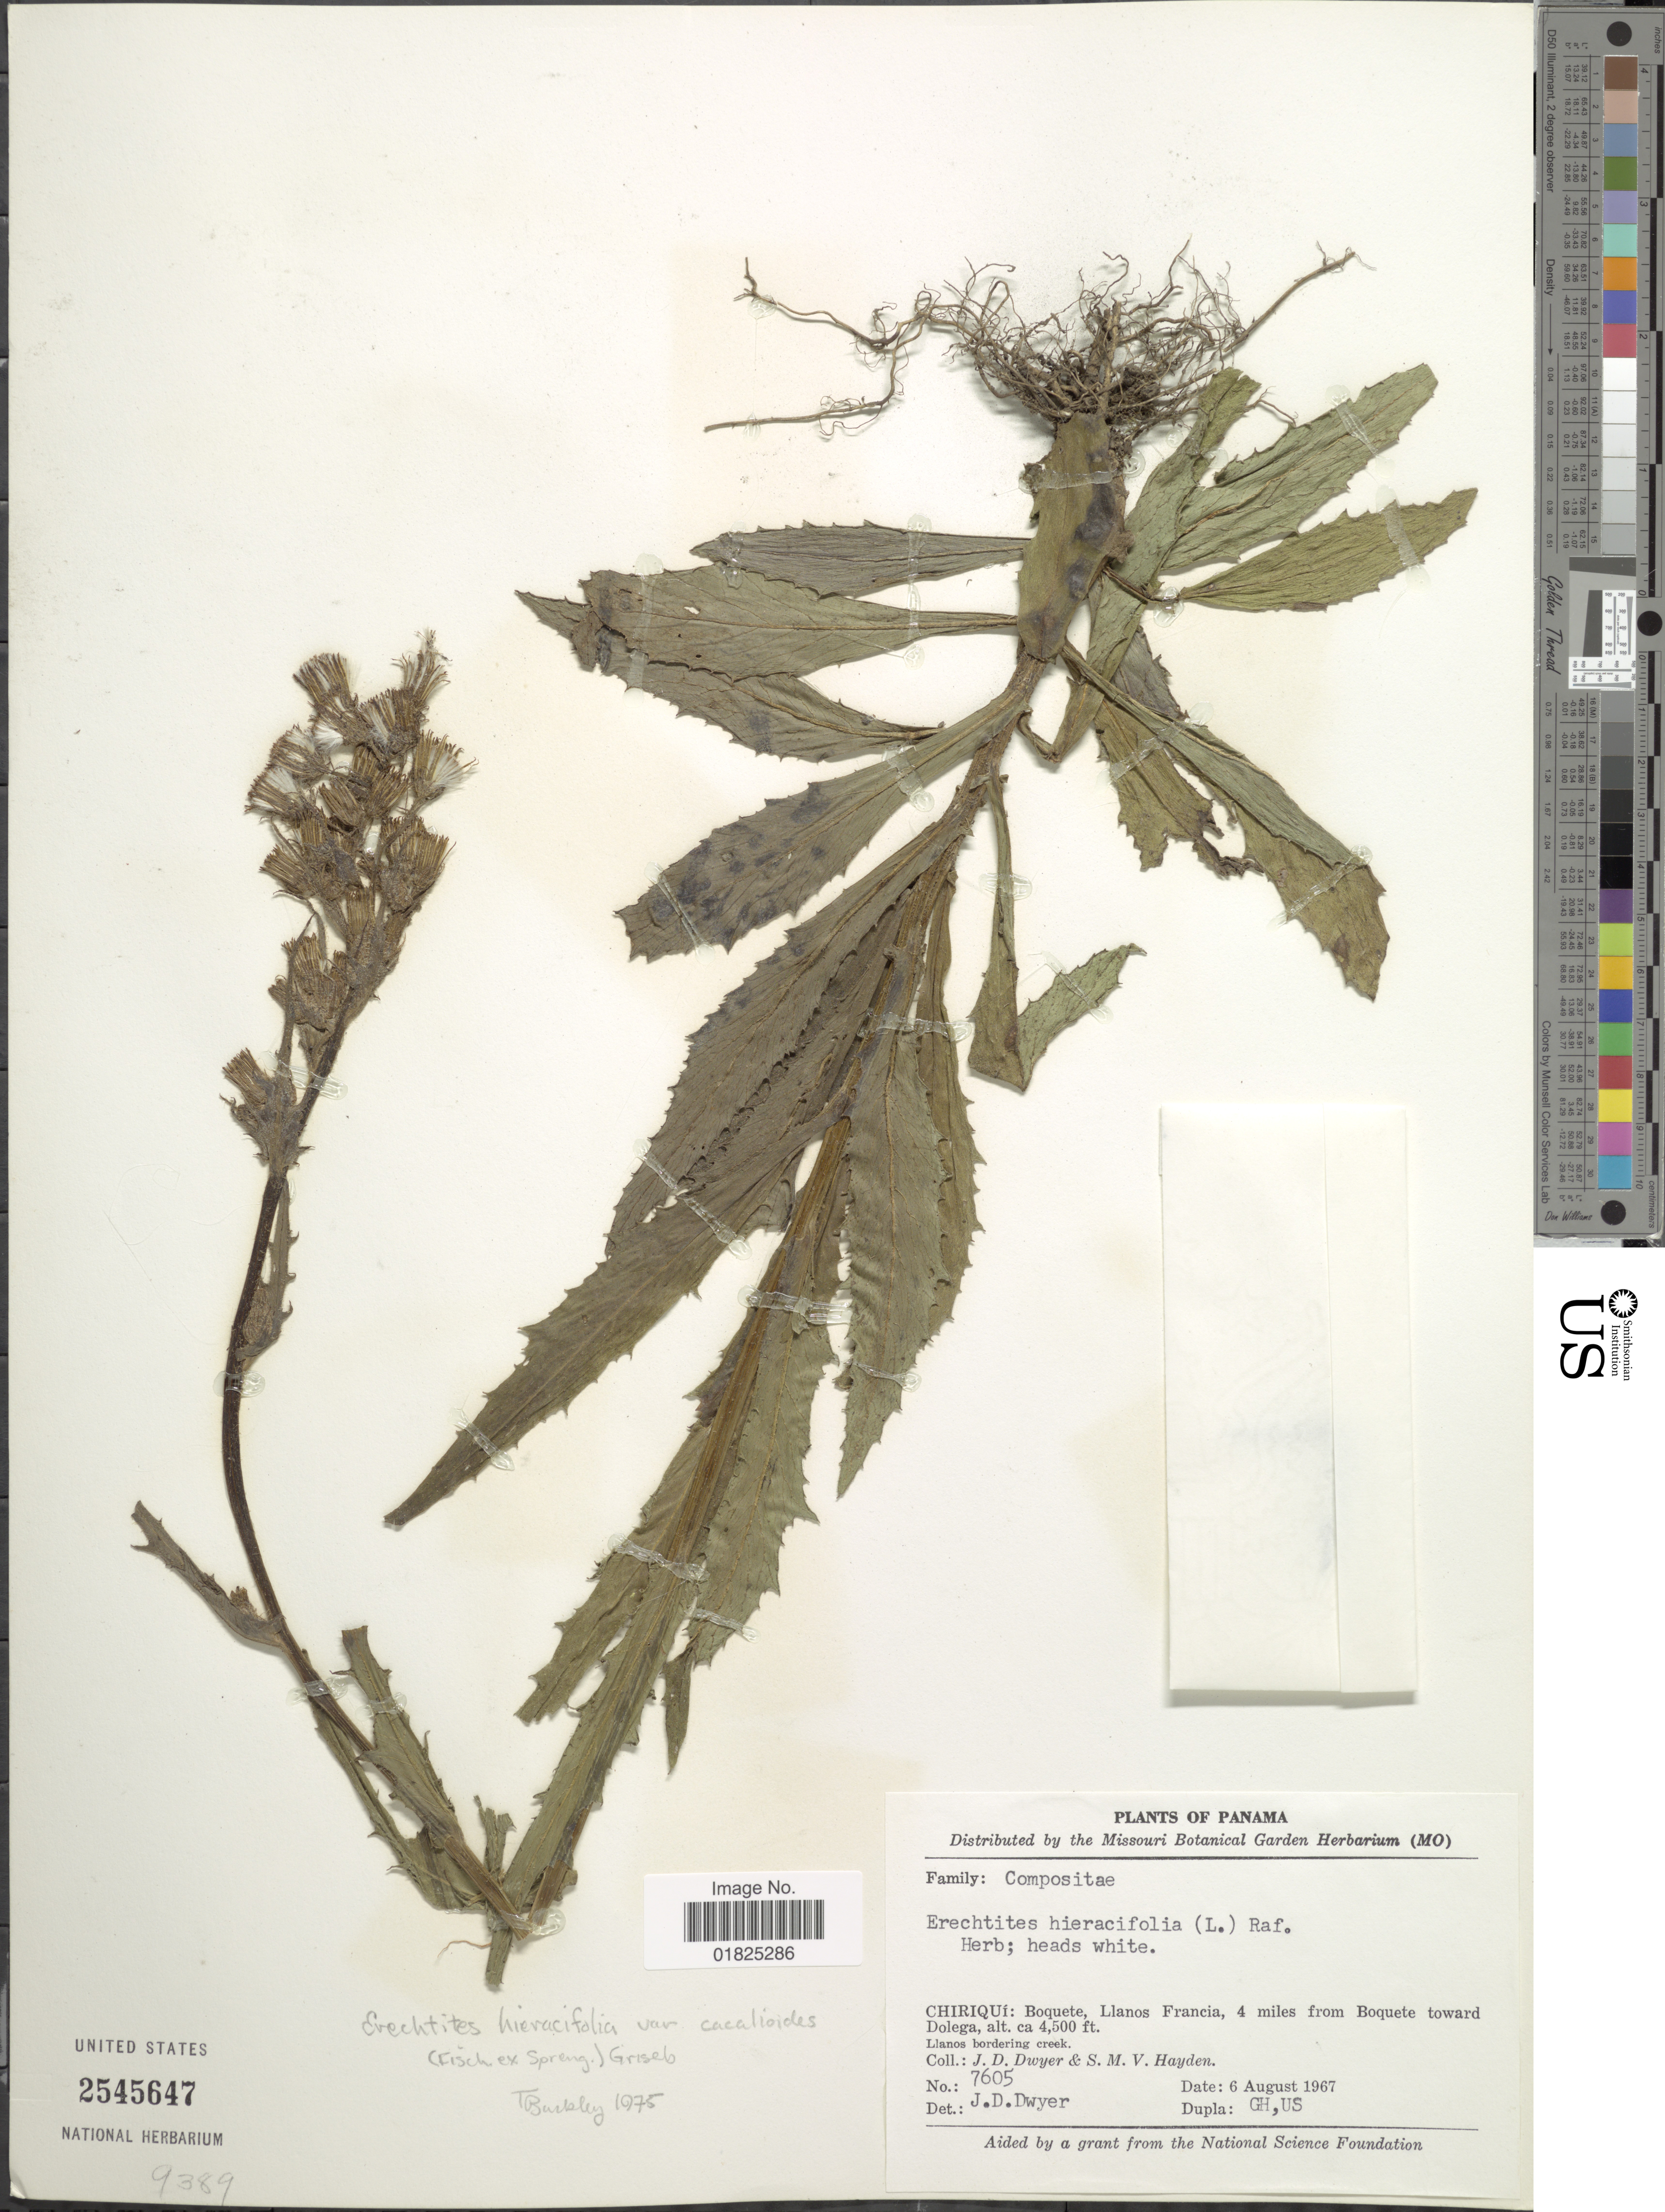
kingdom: Plantae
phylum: Tracheophyta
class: Magnoliopsida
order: Asterales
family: Asteraceae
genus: Erechtites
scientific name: Erechtites hieraciifolius var. cacaliodes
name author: (Fisch. ex Spreng.) Less. ex Griseb.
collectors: J. D. Dwyer & S. M. Hayden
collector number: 7605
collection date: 1967-08-06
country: Panama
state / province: Chiriqui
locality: Boquete, Llanos Francia, 4 miles from Boquete toward Dolega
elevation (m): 1372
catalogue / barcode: US 2545647